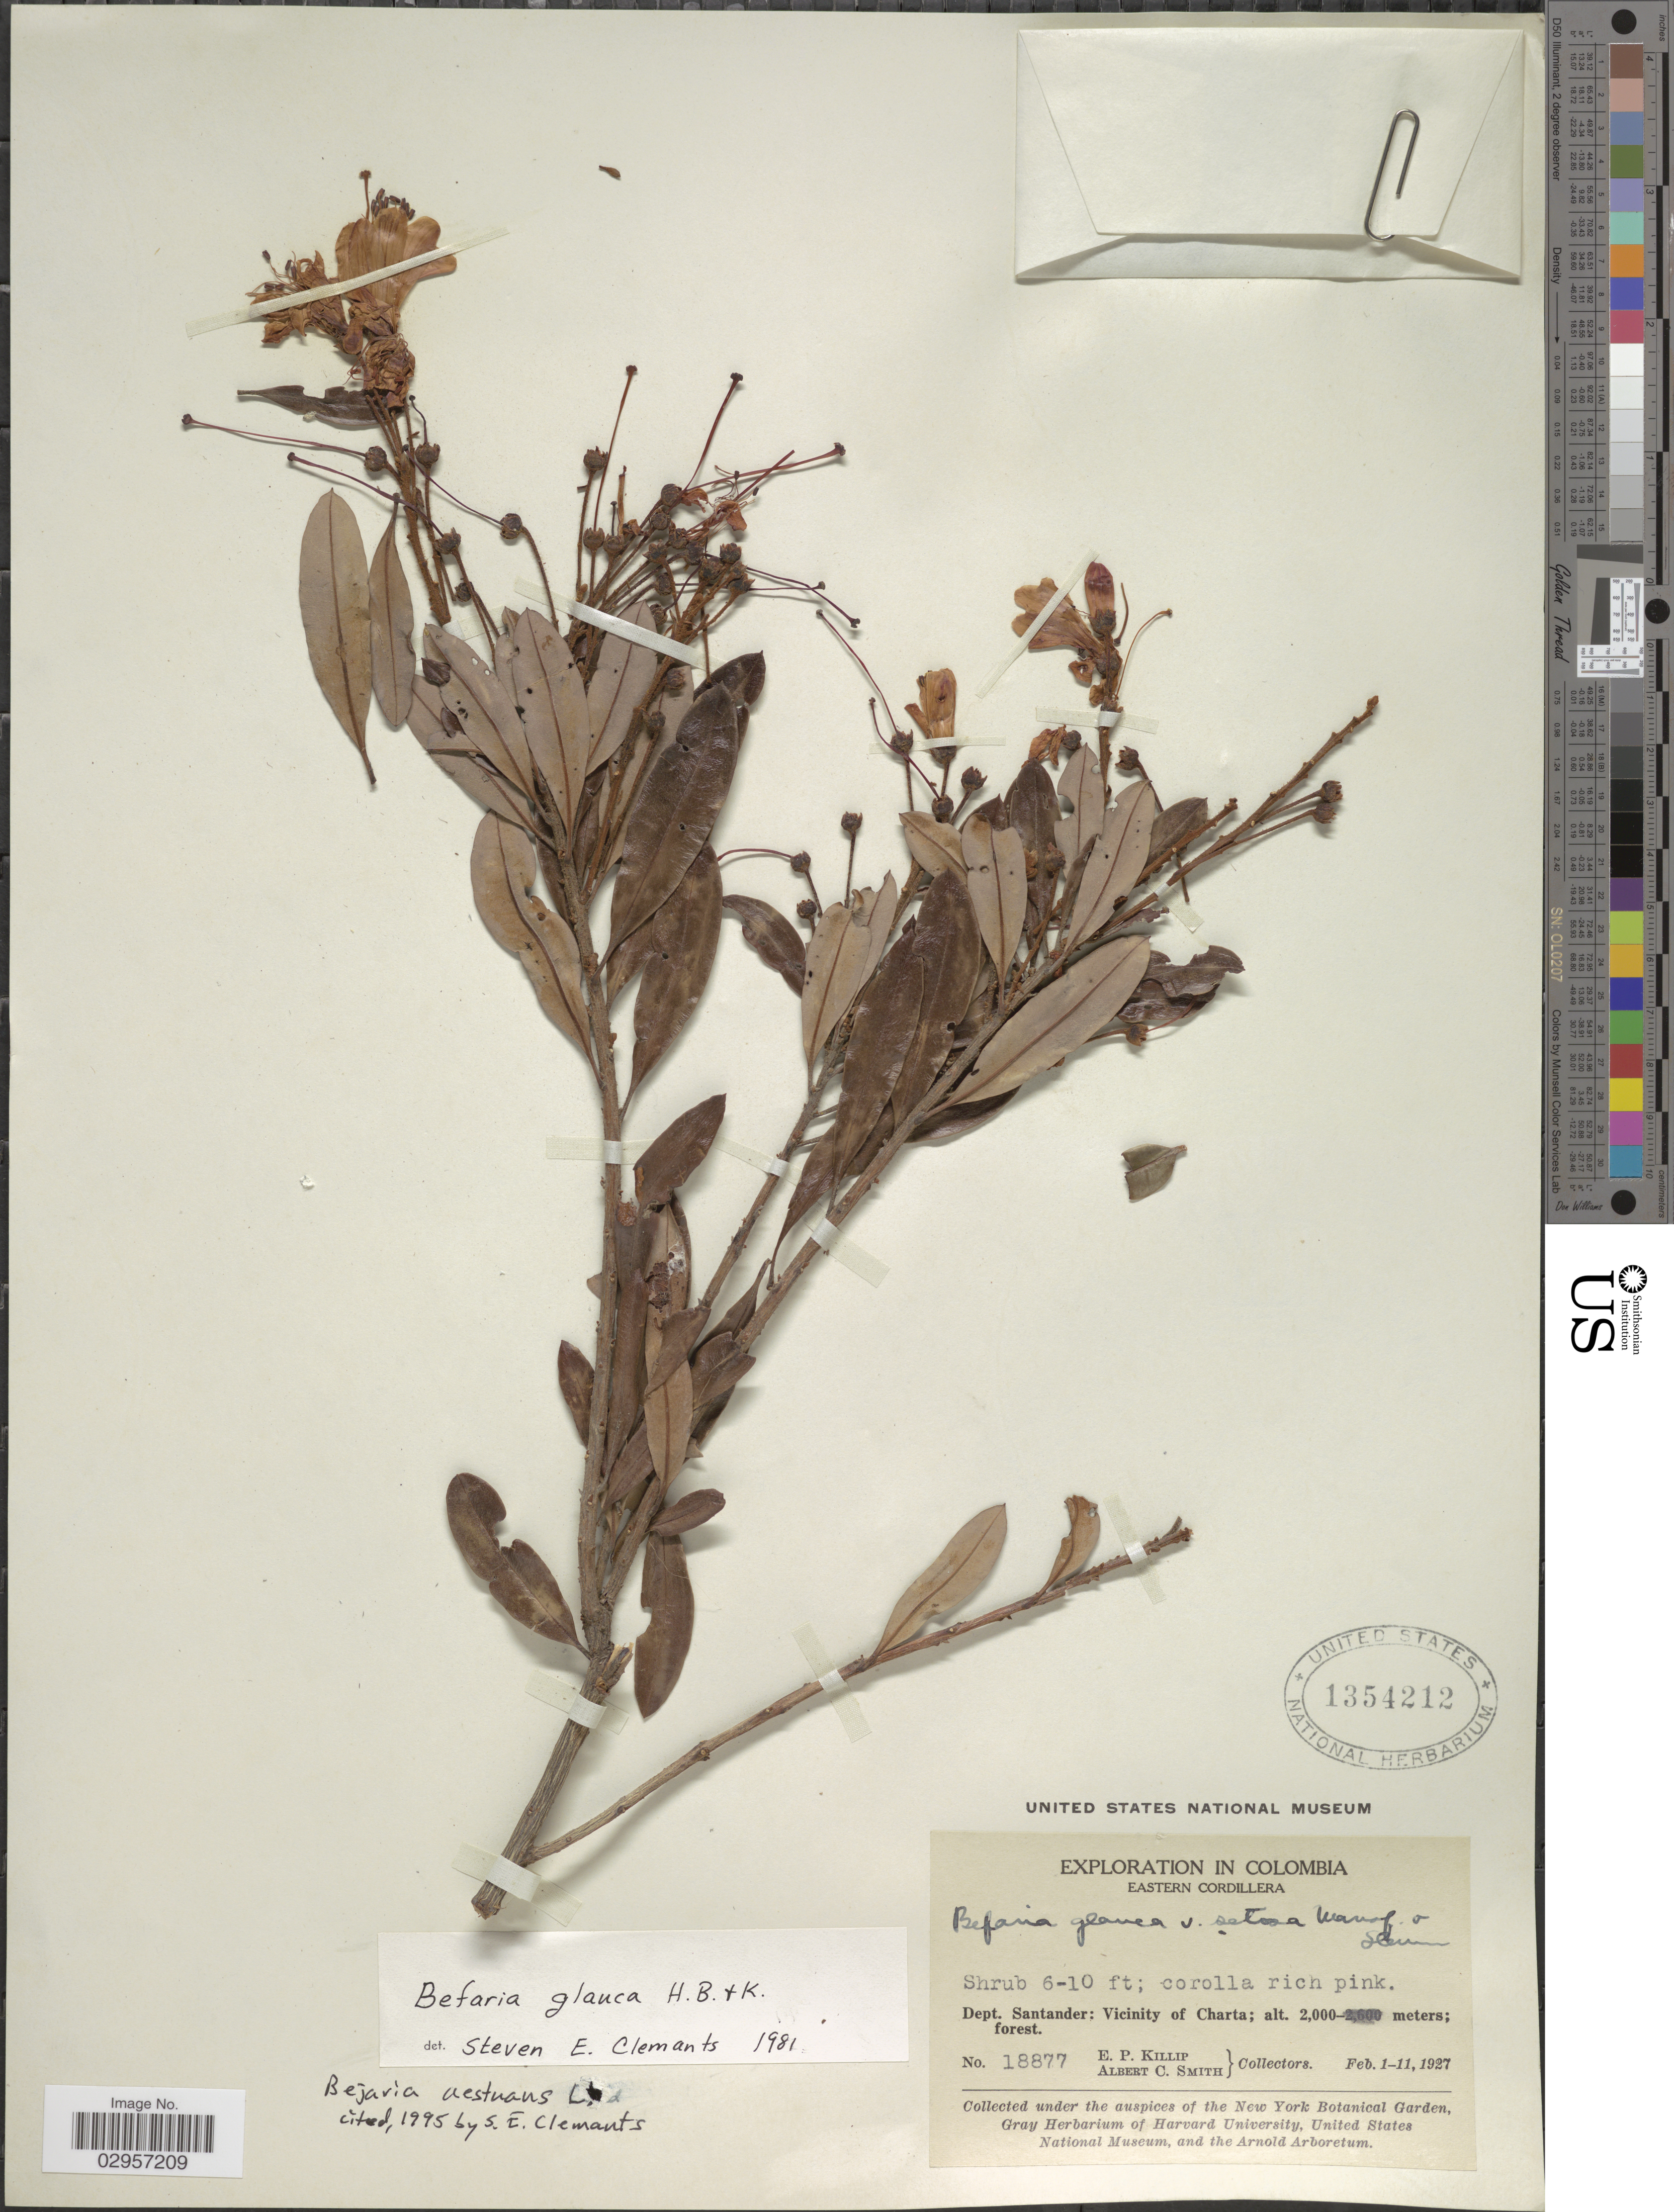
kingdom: Plantae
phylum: Tracheophyta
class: Magnoliopsida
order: Ericales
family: Ericaceae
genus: Befaria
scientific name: Befaria aestuans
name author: Mutis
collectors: E. P. Killip & A. C. Smith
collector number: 18877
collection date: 1927-02-01/1927-02-11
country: Colombia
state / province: Santander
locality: Eastern Cordillera. Dept. Santander: Vicinity of Charta.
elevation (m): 2000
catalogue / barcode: US 1354212